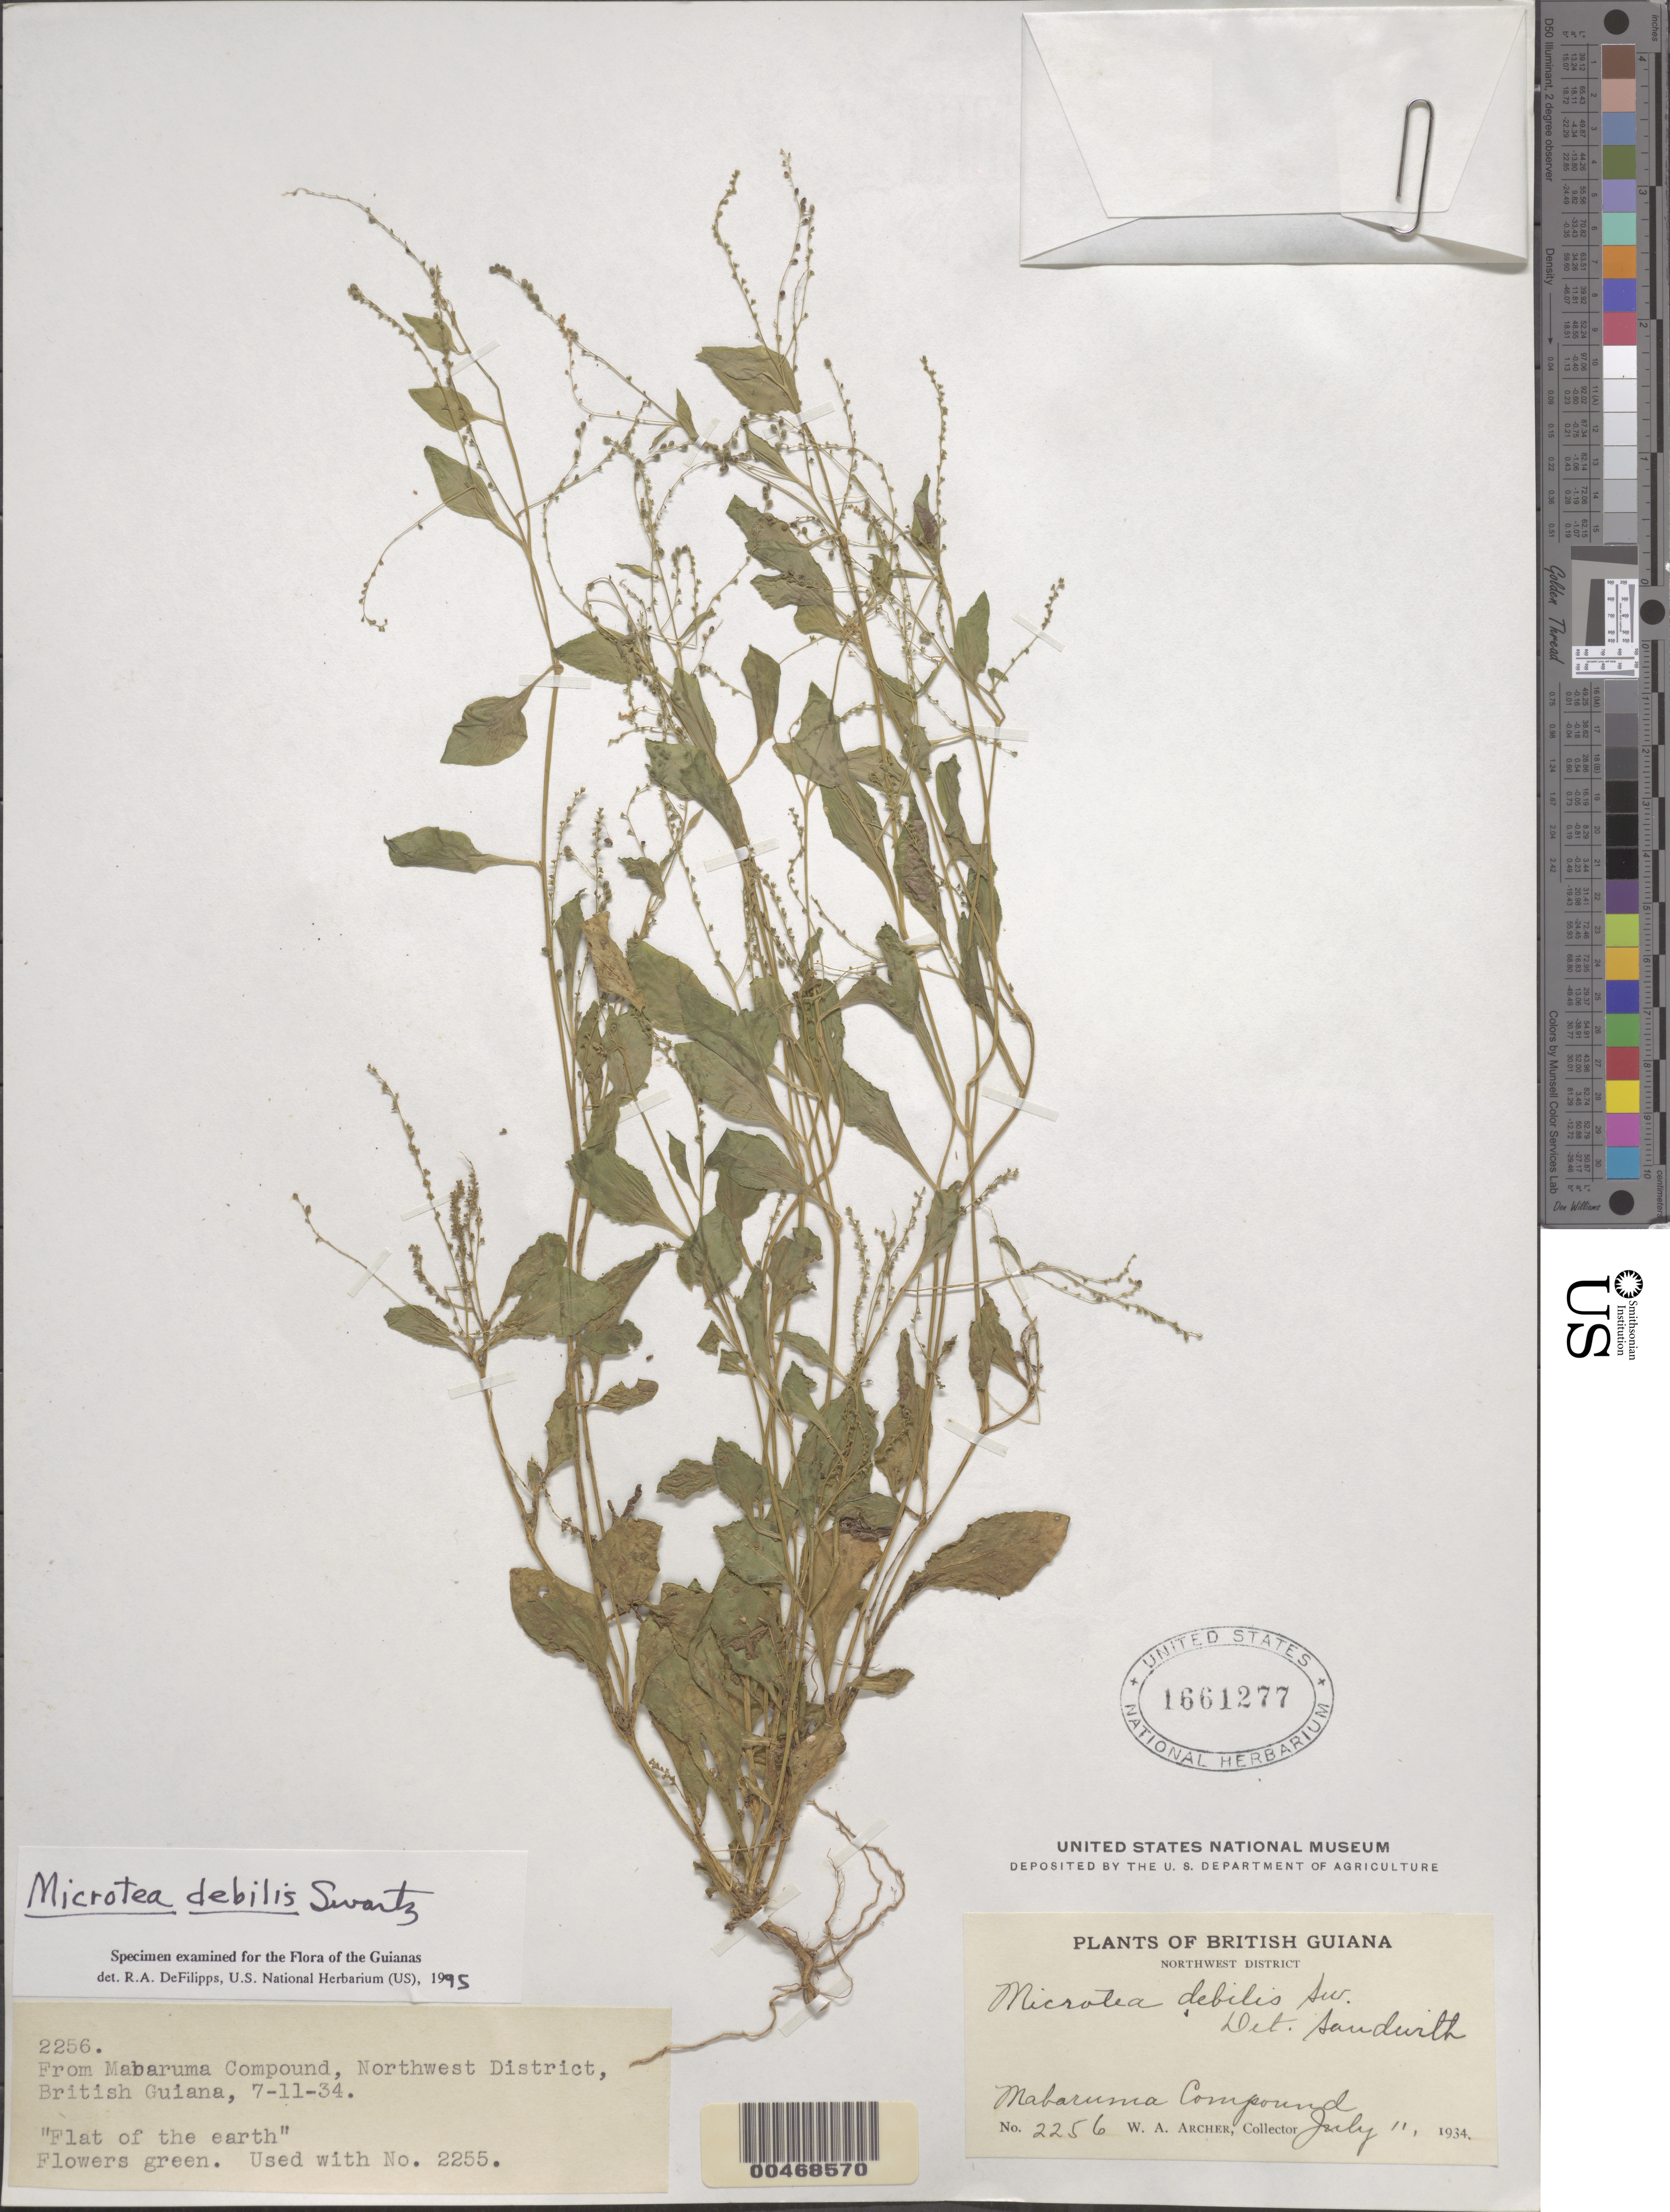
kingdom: Plantae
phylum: Tracheophyta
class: Magnoliopsida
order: Caryophyllales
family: Microteaceae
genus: Microtea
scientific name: Microtea debilis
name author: Sw.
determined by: DeFilipps, R. A.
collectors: W. A. Archer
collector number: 2256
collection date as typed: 11 Jul 1934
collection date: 1934-07-11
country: Guyana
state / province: Barima-Waini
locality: Mabaruma Compound. [In former North West Region.]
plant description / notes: Common name: Flat of the Earth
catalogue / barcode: US 1661277